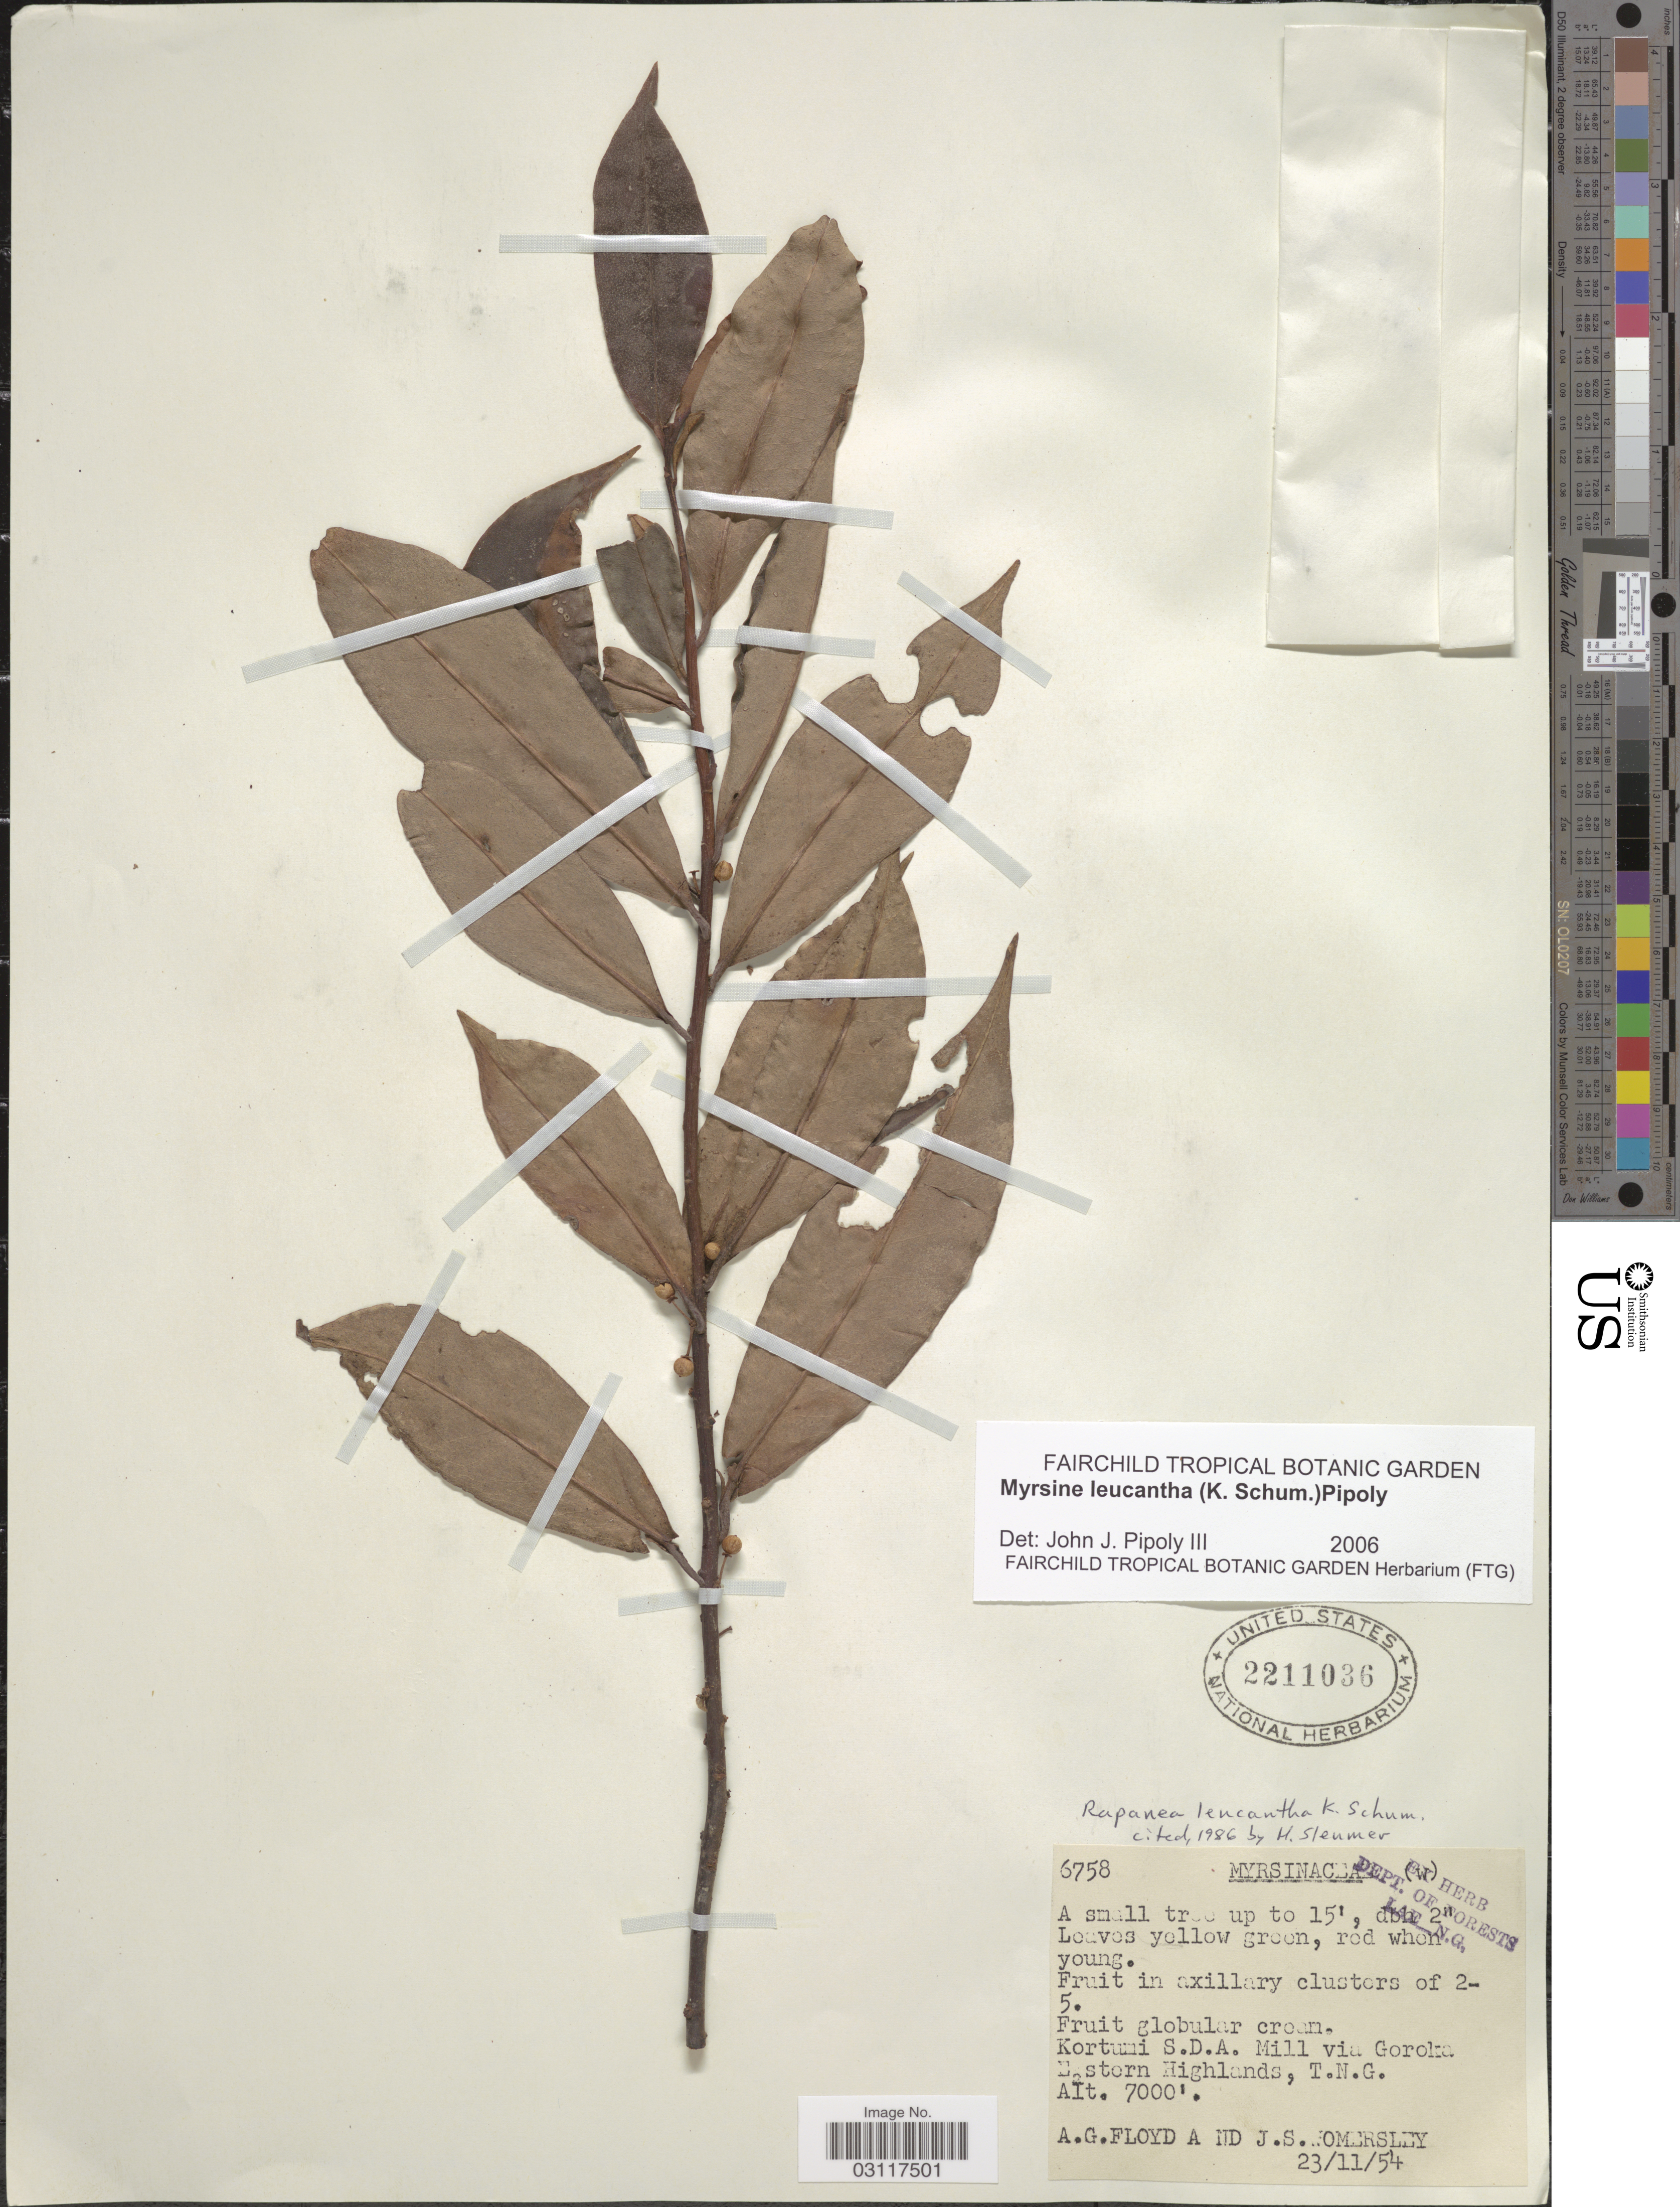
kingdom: Plantae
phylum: Tracheophyta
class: Magnoliopsida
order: Ericales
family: Primulaceae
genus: Myrsine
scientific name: Myrsine leucantha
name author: (K. Schum.) Pipoly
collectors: A. G. Floyd & J. S. Womersley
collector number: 6758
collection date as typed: Transcribed d/m/y: 23/11/54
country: Papua New Guinea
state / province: Eastern Highlands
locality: Kortumi S.D.A. Mill via Goroka, Eastern Highlands, T.N.G.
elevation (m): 2134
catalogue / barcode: US 2211036